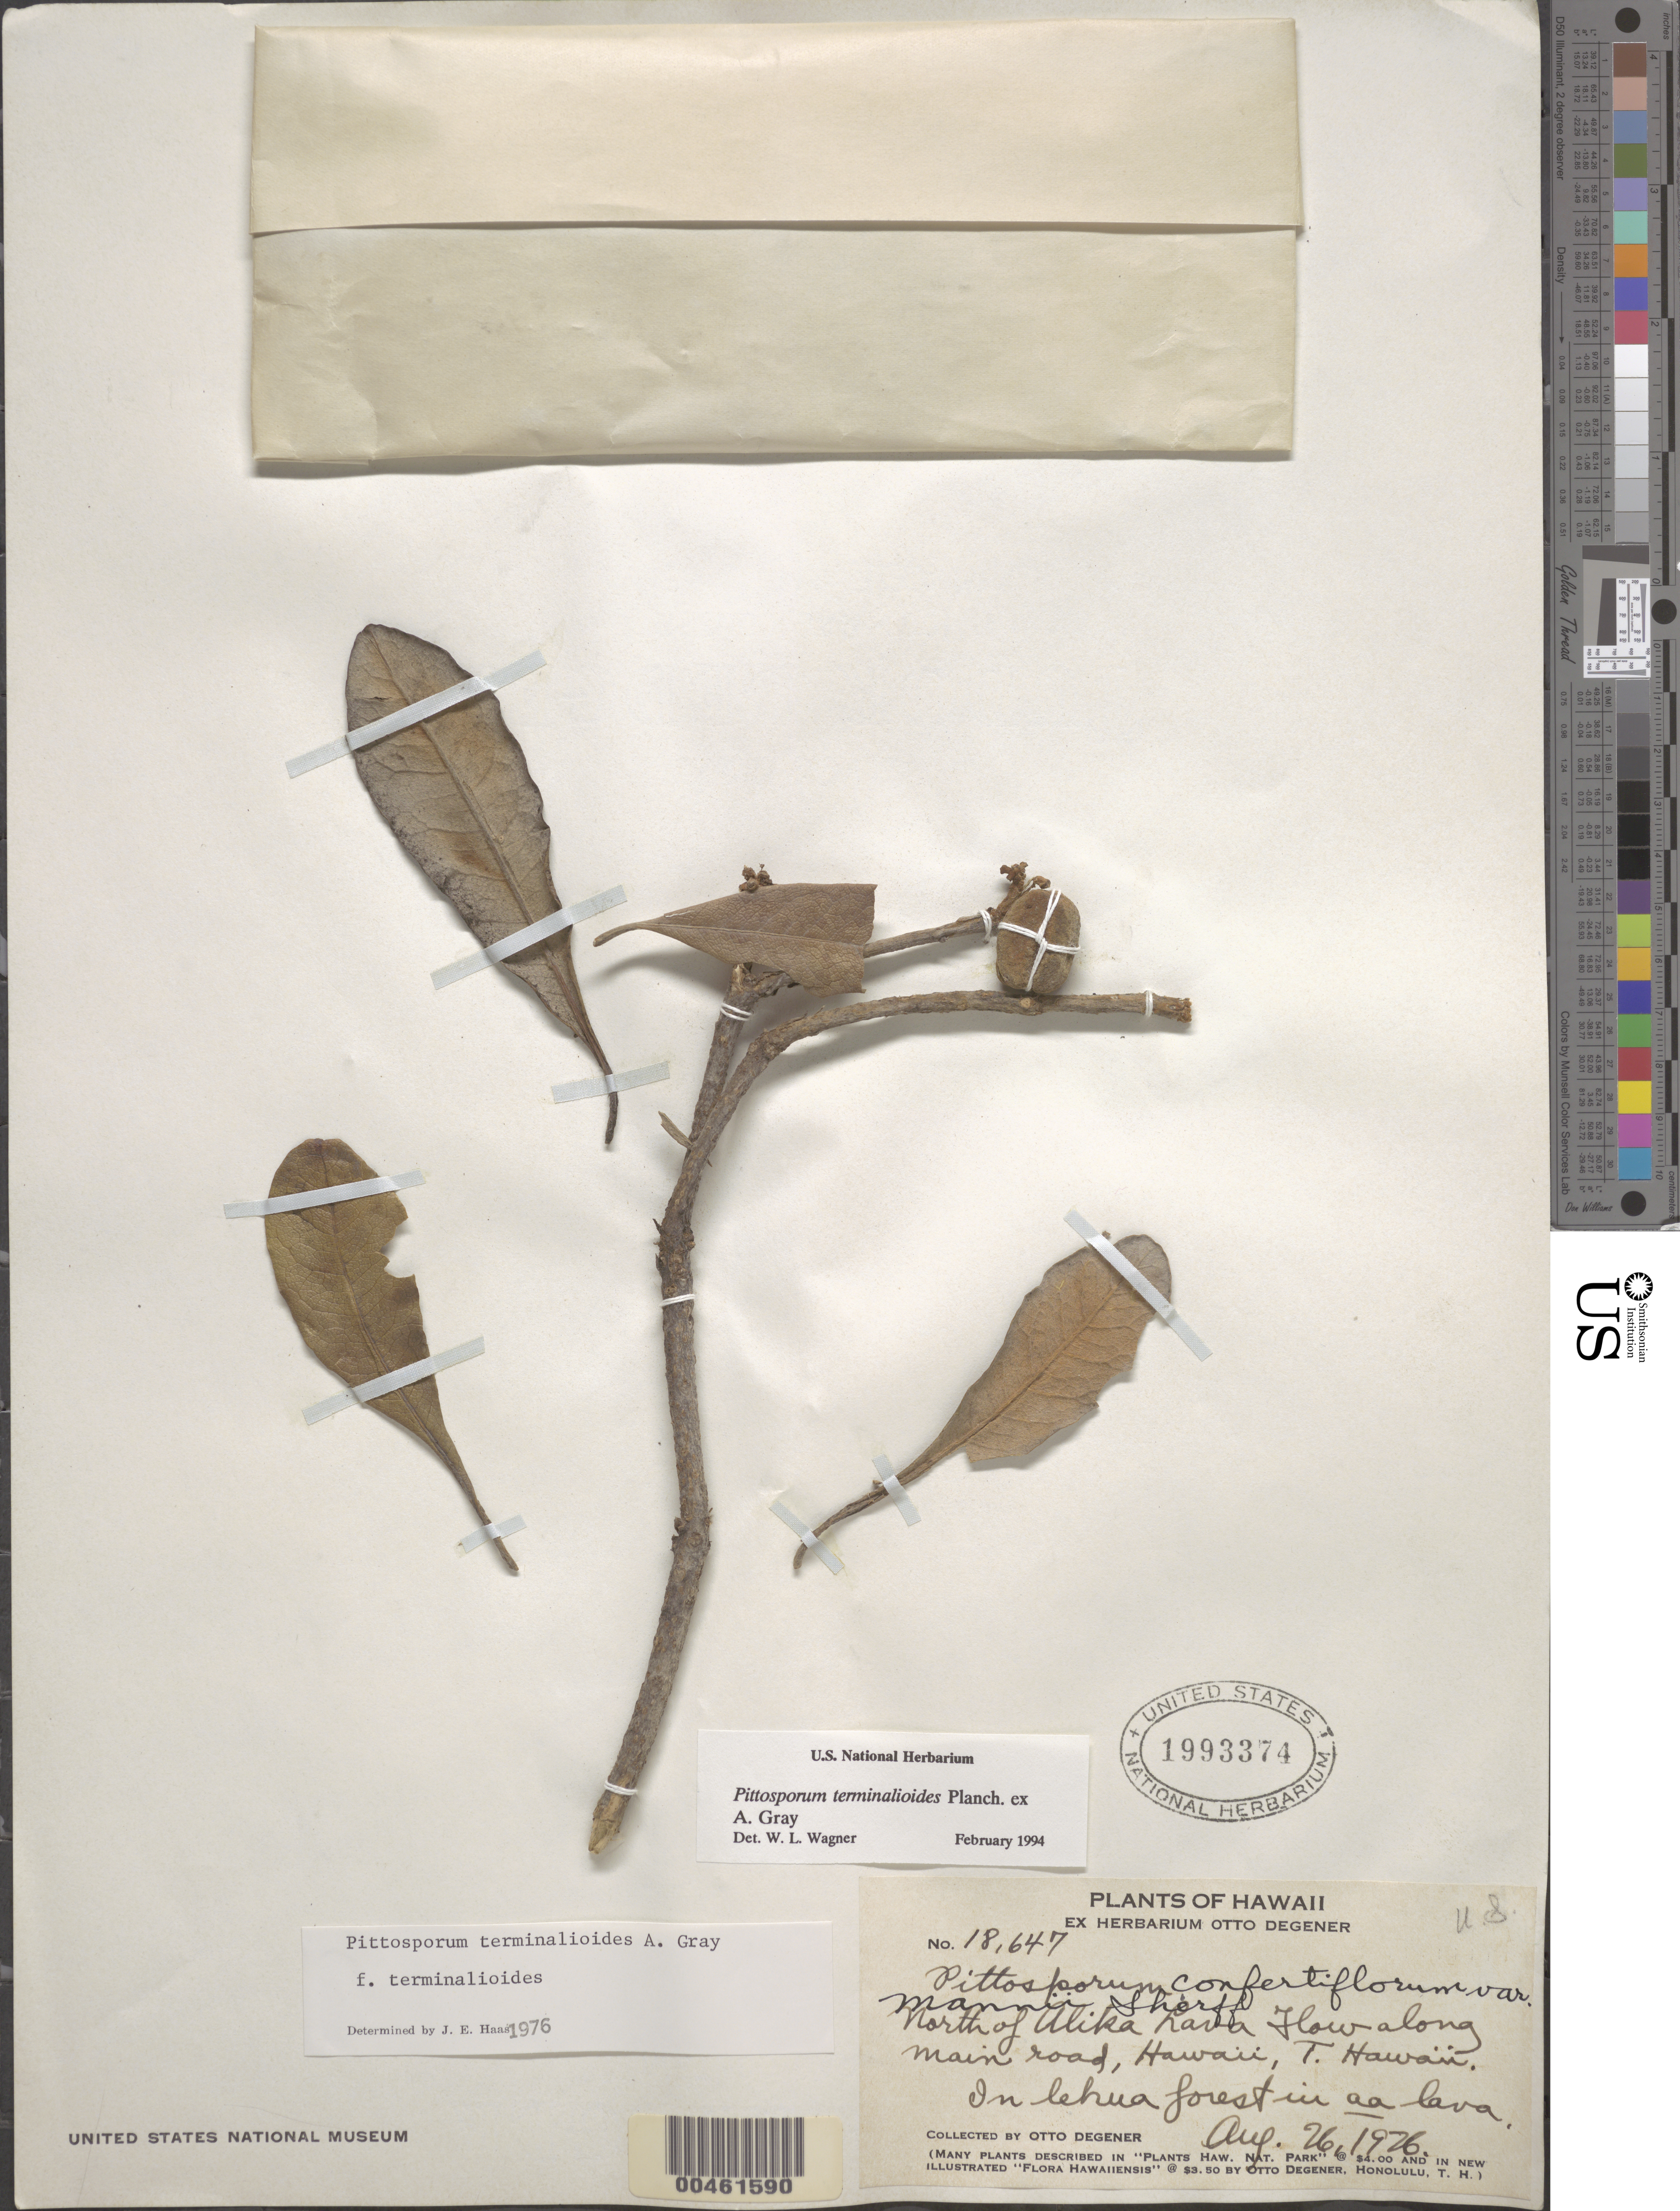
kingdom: Plantae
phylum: Tracheophyta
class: Magnoliopsida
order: Apiales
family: Pittosporaceae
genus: Pittosporum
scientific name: Pittosporum terminalioides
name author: Planch. ex A. Gray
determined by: Wagner, W. L., (BOT), Smithsonian Institution - National Museum of Natural History (UNITED STATES)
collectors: O. Degener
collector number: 18647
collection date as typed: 26 Aug 1926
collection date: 1926-08-26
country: United States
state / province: Hawaii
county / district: Hawaii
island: Hawaii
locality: N of Alika Lava Flow along main road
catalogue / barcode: US 1993374